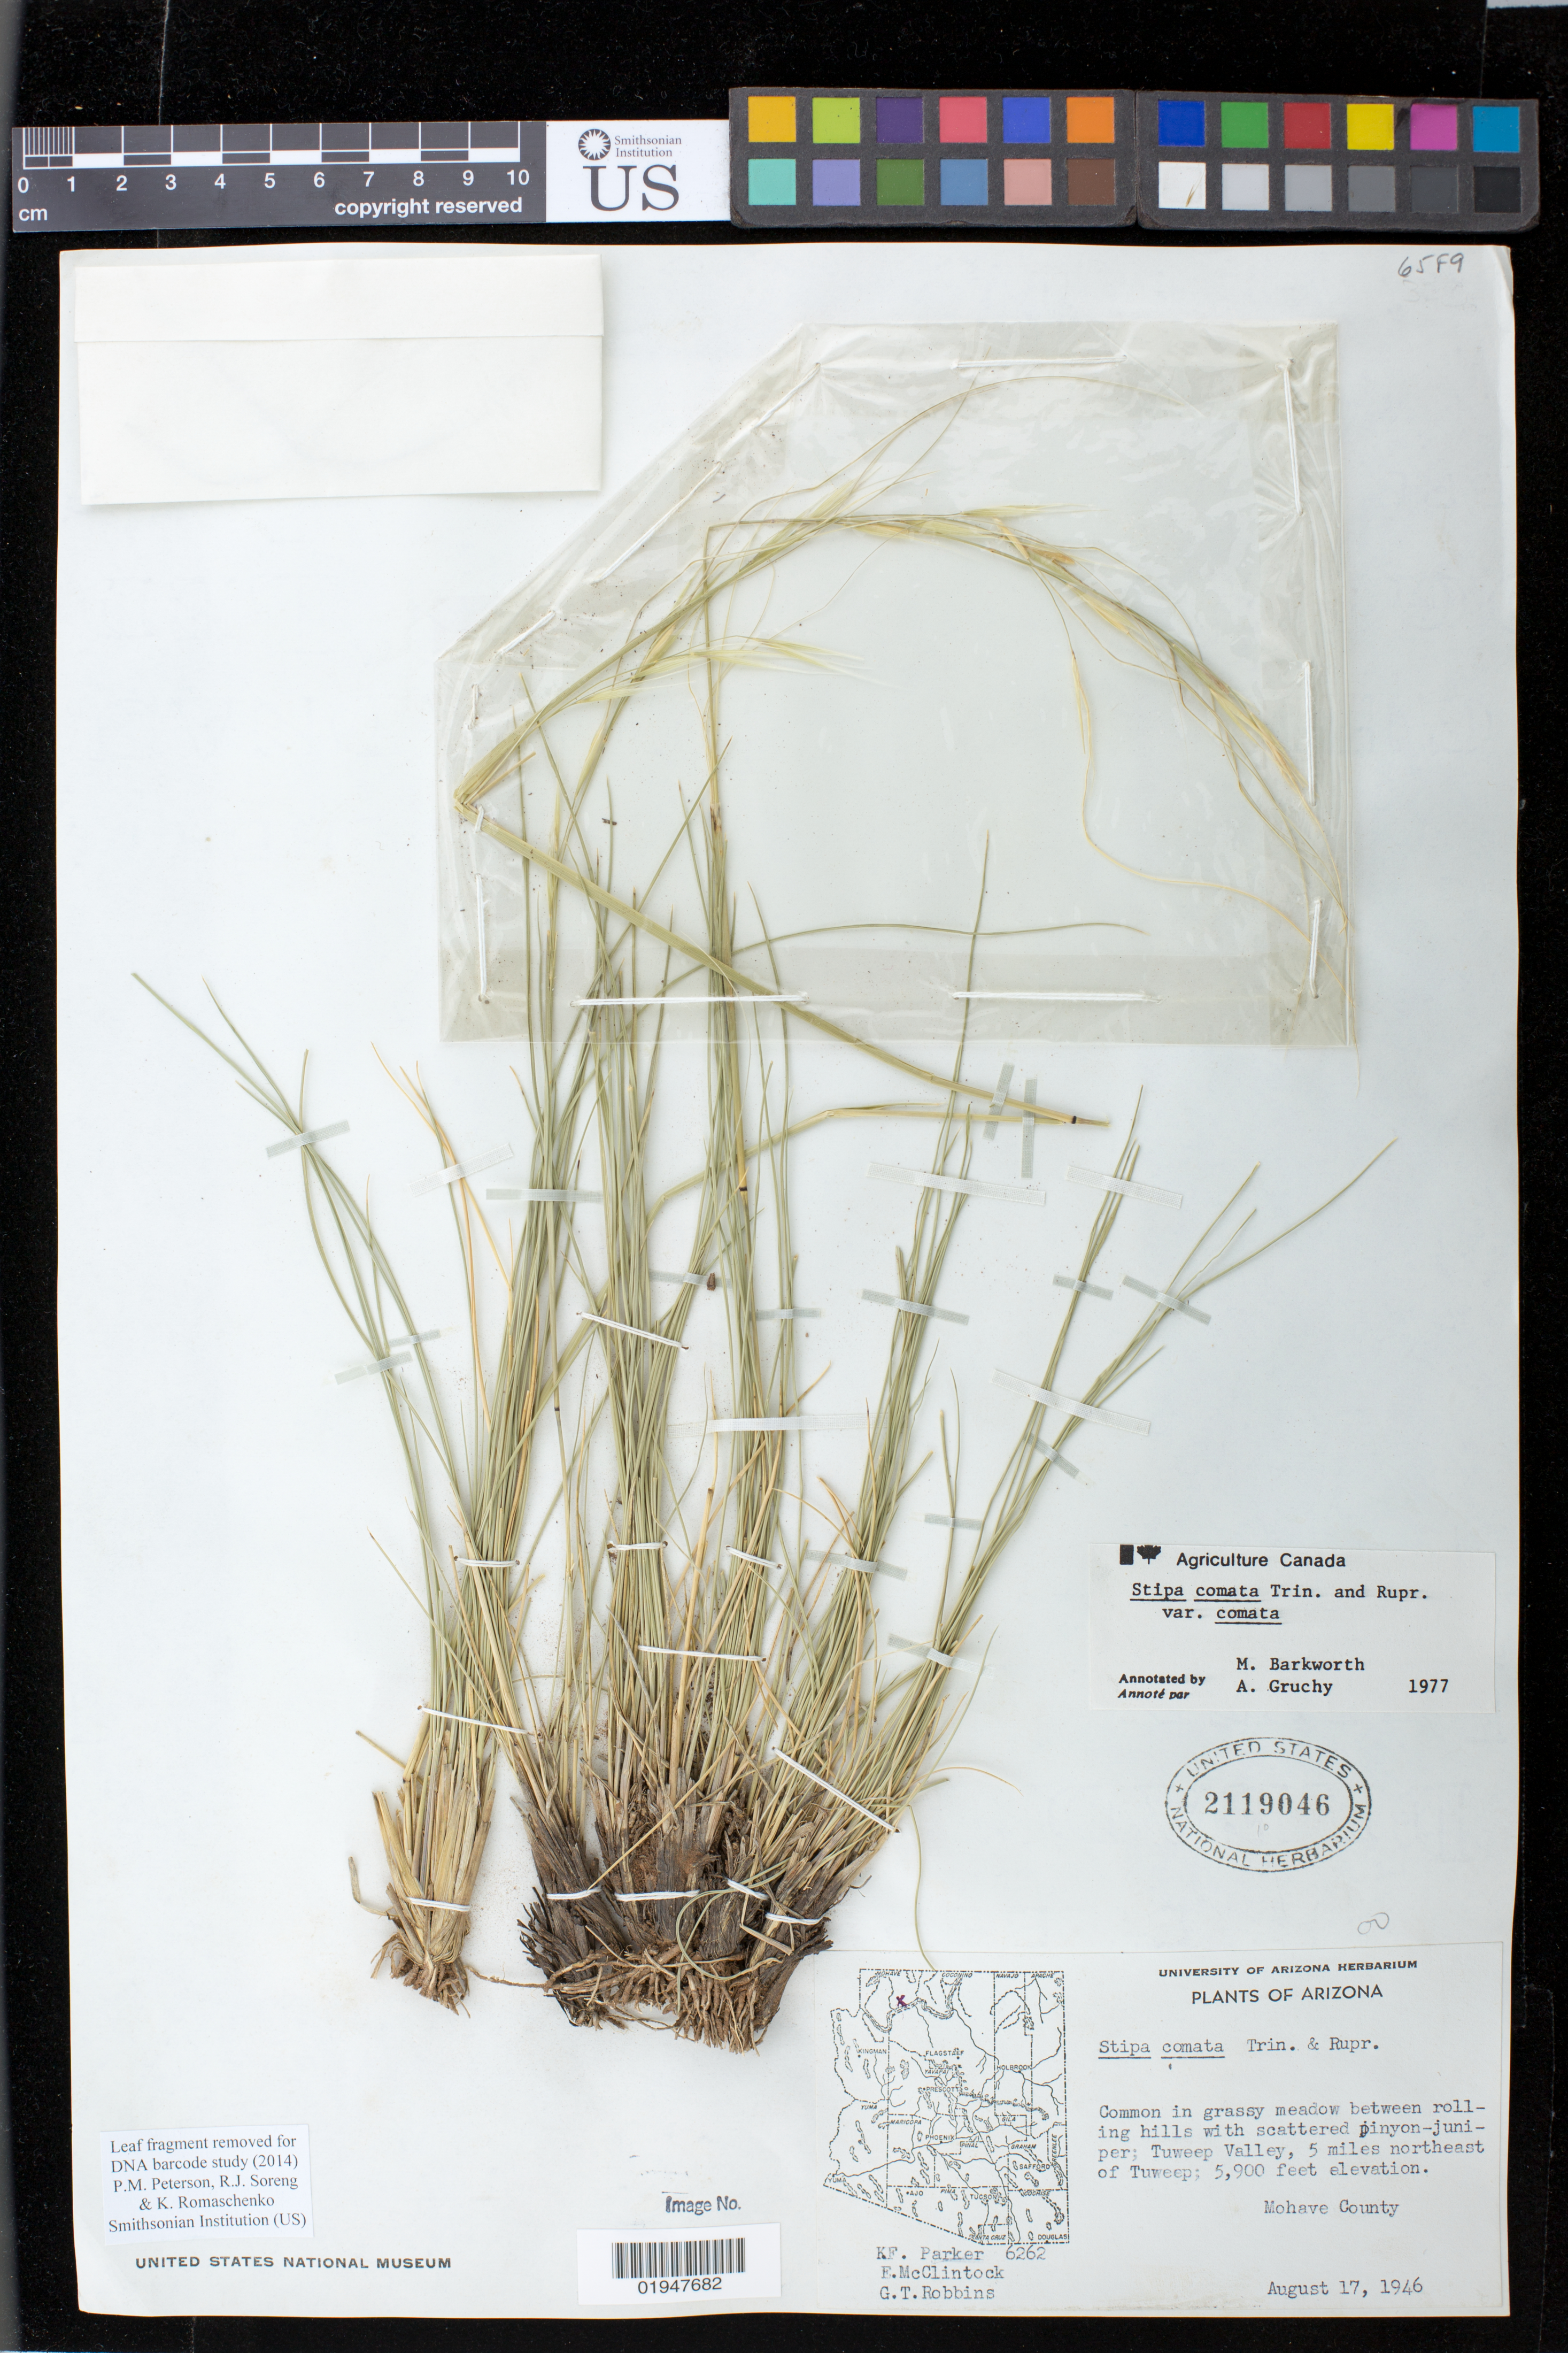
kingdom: Plantae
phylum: Tracheophyta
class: Liliopsida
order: Poales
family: Poaceae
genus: Stipa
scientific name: Stipa comata var. comata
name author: Trin. & Rupr.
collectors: K. F. Parker, E. McClintock & G. T. Robbins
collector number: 6262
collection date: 1946-08-17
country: United States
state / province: Arizona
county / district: Mohave County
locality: Tuweep Valley, 5 miles northeast of Tuweep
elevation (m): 1798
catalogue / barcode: US 2119046